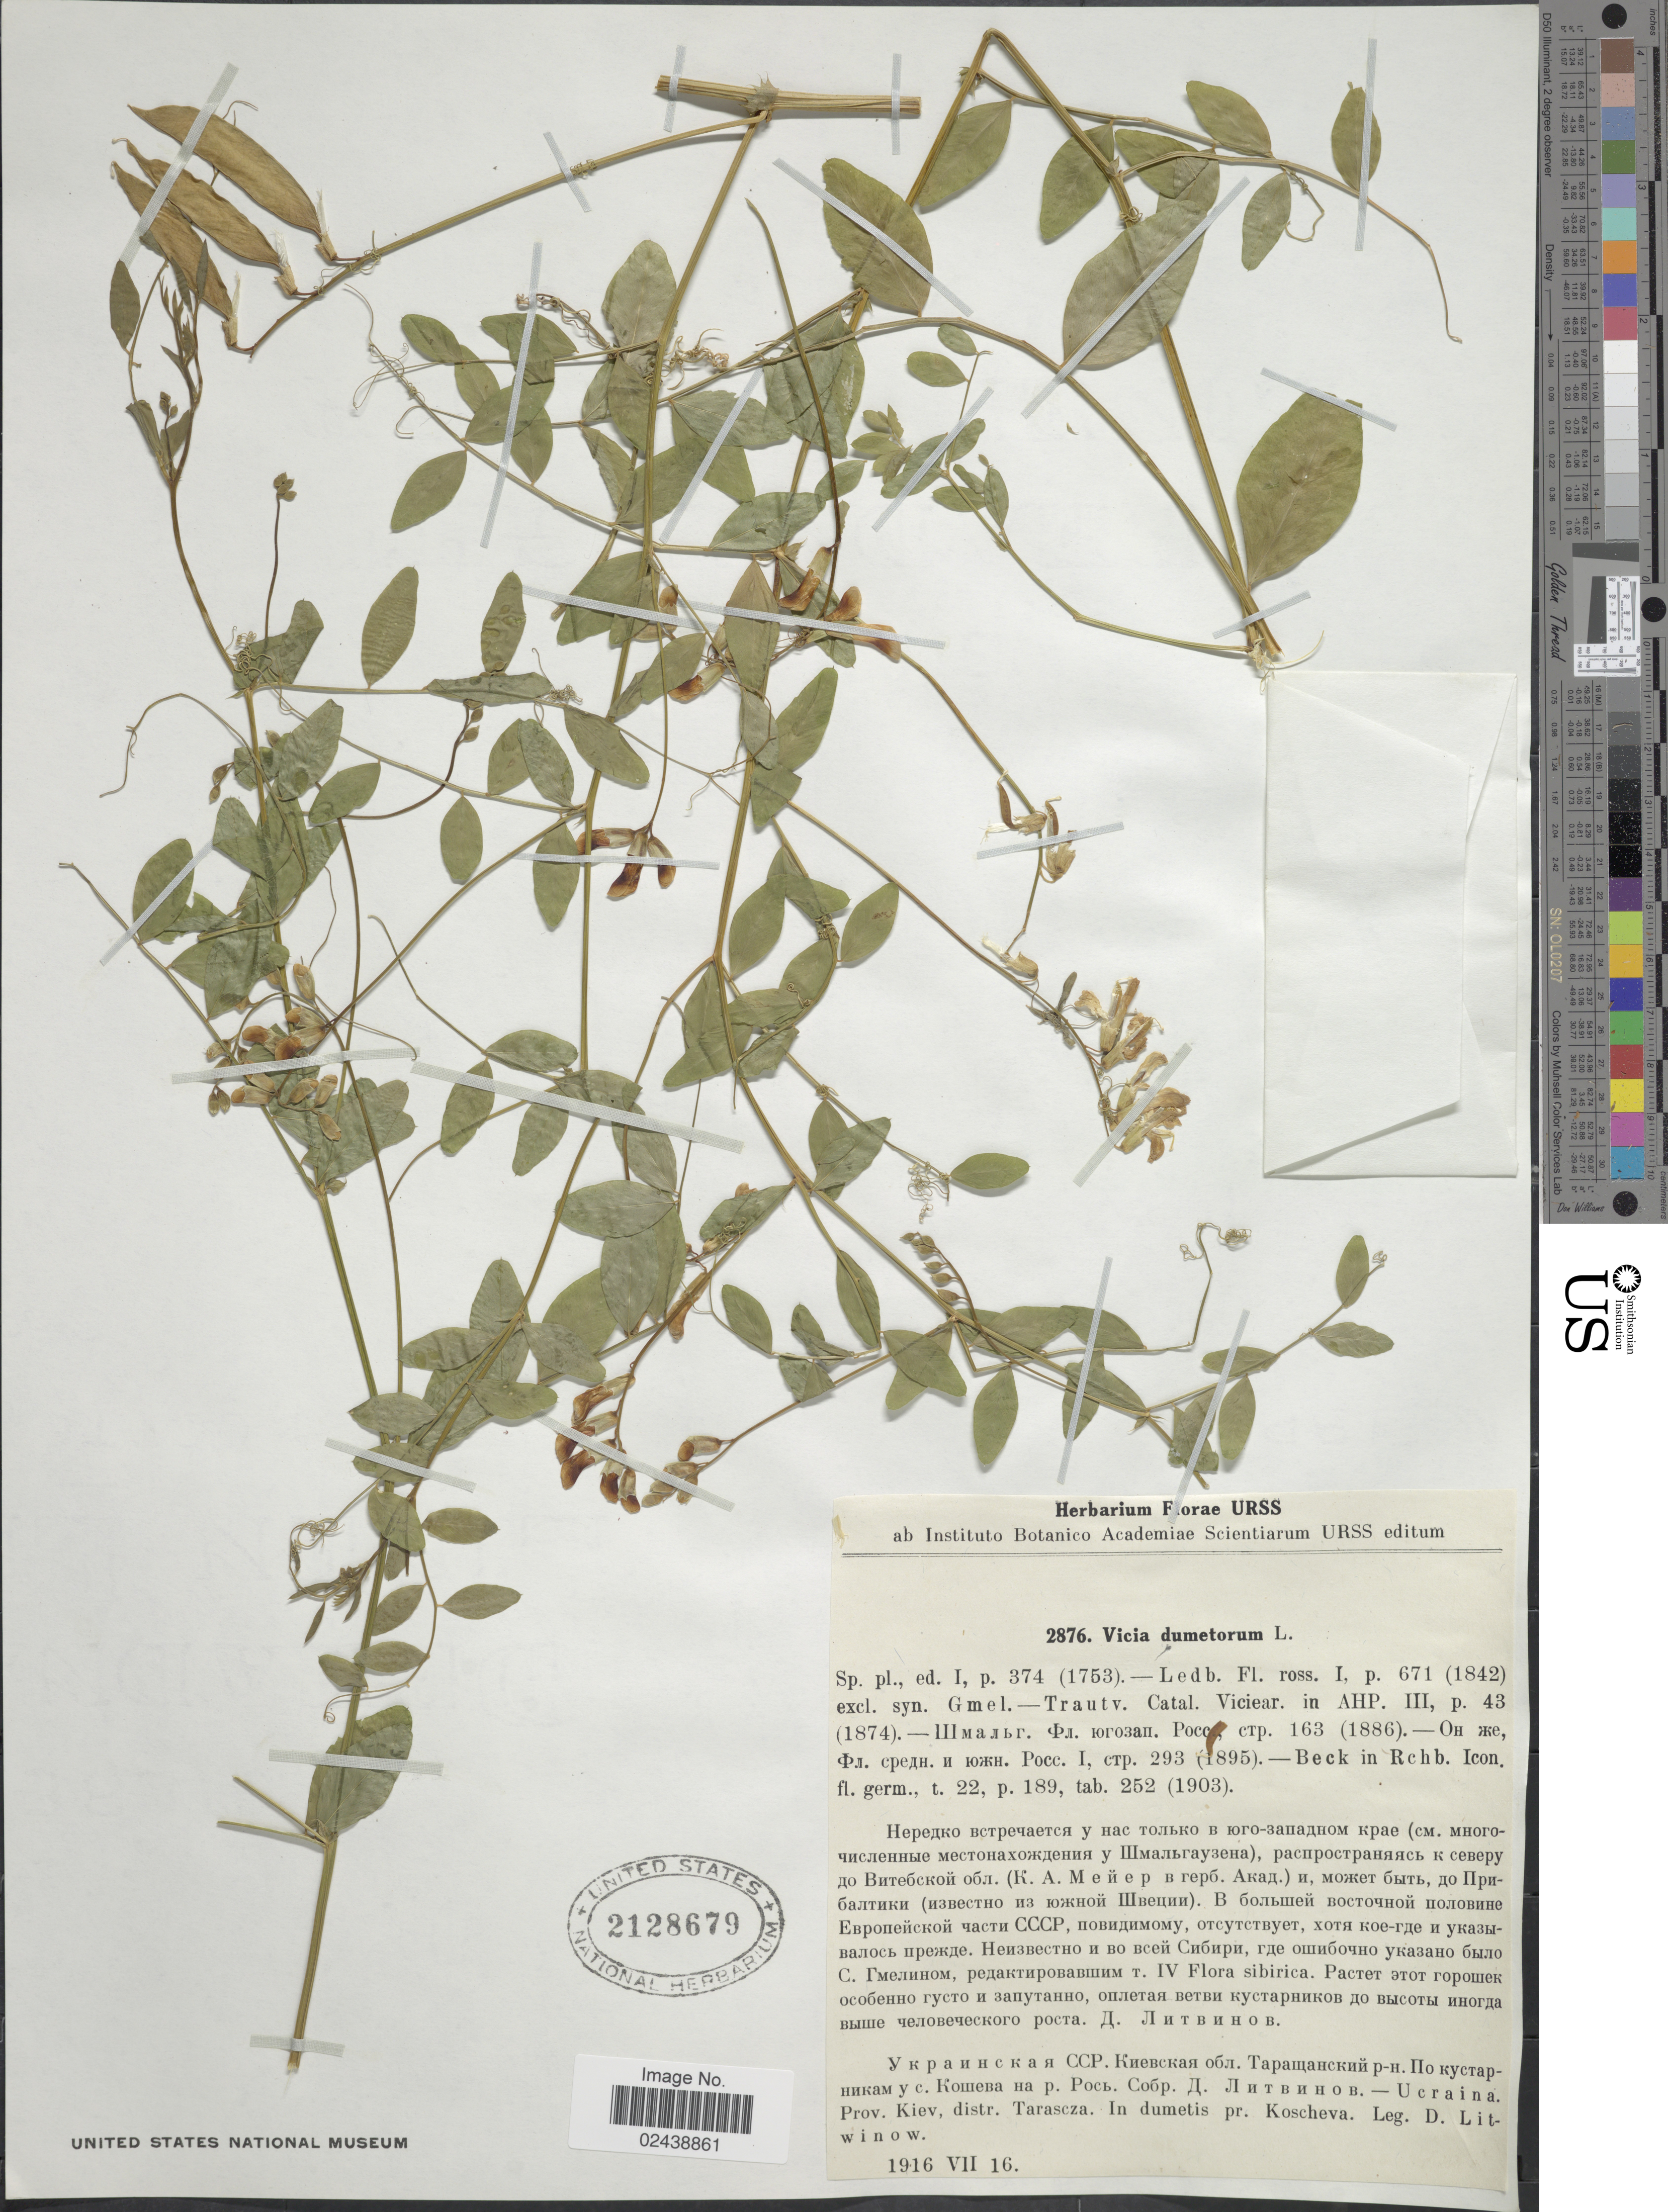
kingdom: Plantae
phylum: Tracheophyta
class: Magnoliopsida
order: Fabales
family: Fabaceae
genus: Vicia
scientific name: Vicia dumetorum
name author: L.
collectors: D. Litwinow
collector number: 2876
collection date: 1916-07-16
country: Ukraine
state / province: Kiev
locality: Ucraina. Prov. Kiev, distr. Tarascza. In dumetis pr. Koscheva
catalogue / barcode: US 2128679